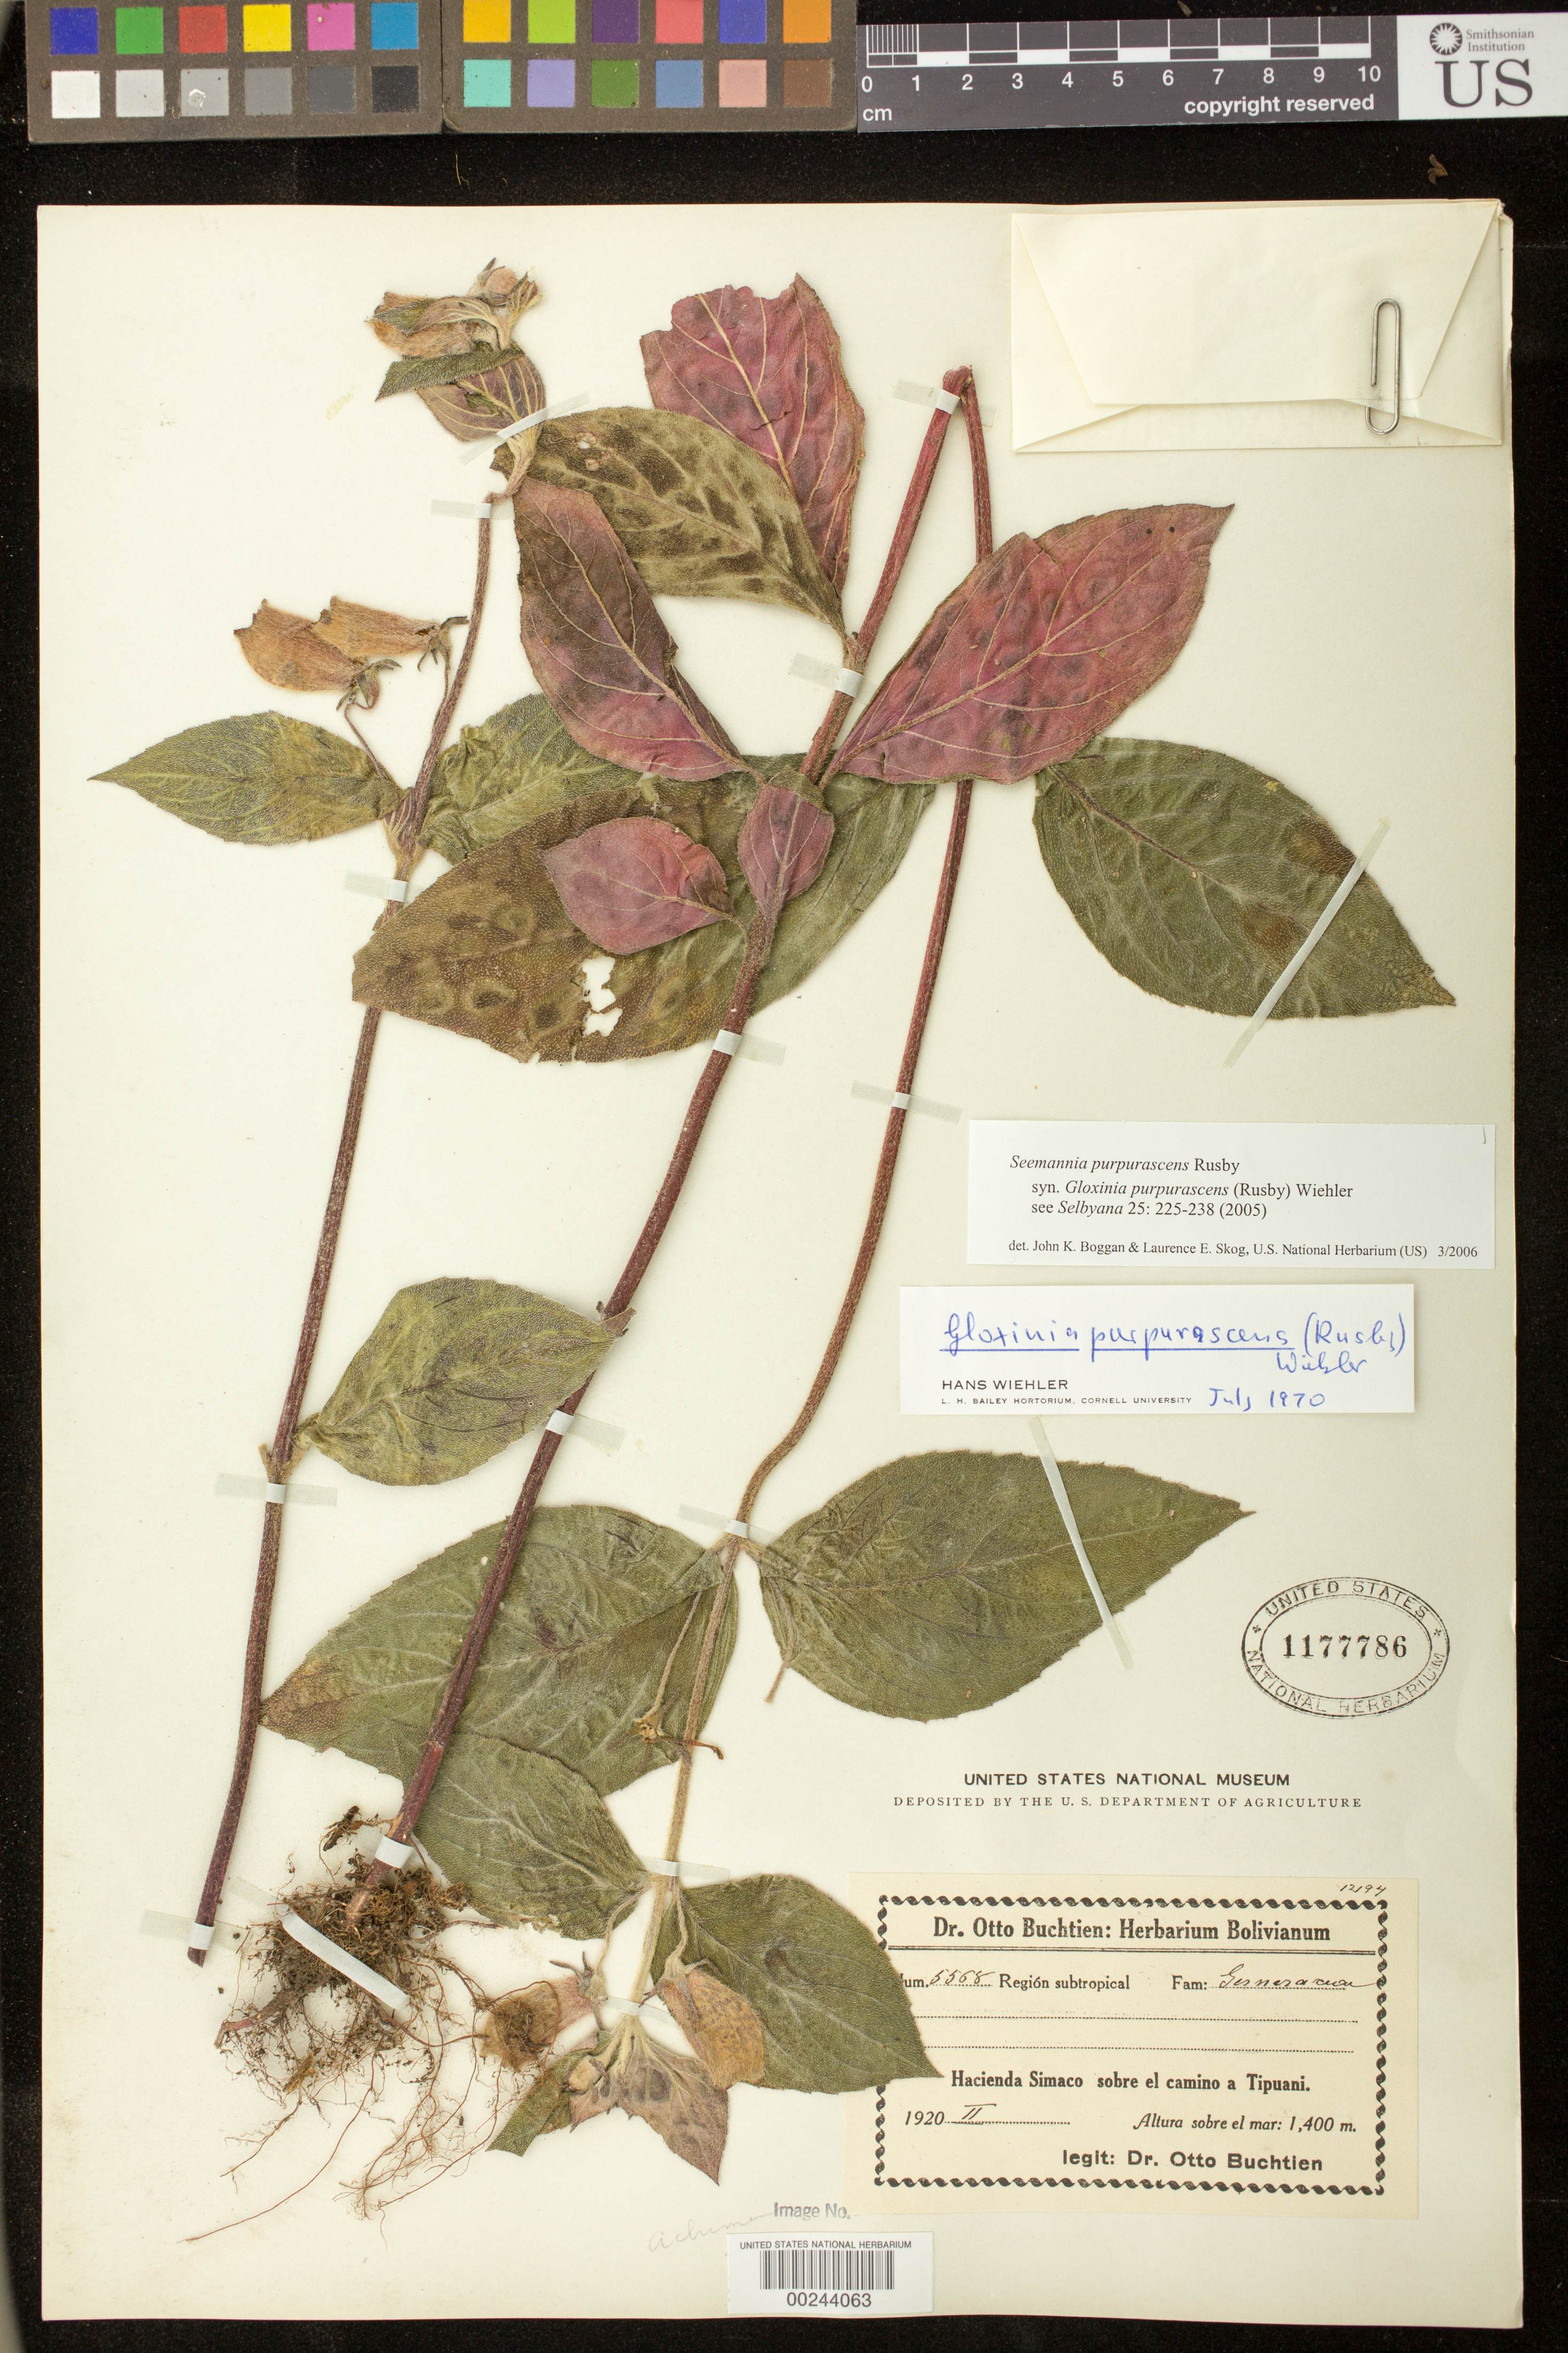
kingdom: Plantae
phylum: Tracheophyta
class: Magnoliopsida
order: Lamiales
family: Gesneriaceae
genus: Seemannia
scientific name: Seemannia purpurascens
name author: Rusby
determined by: Boggan, J. K.; Skog, L. E.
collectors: O. Buchtien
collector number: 5568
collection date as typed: Feb 1920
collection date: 1920-02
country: Bolivia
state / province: La Paz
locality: Hacienda Simaco sobre el camino a Tipuani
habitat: Subtropical region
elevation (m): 1400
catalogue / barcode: US 1177786